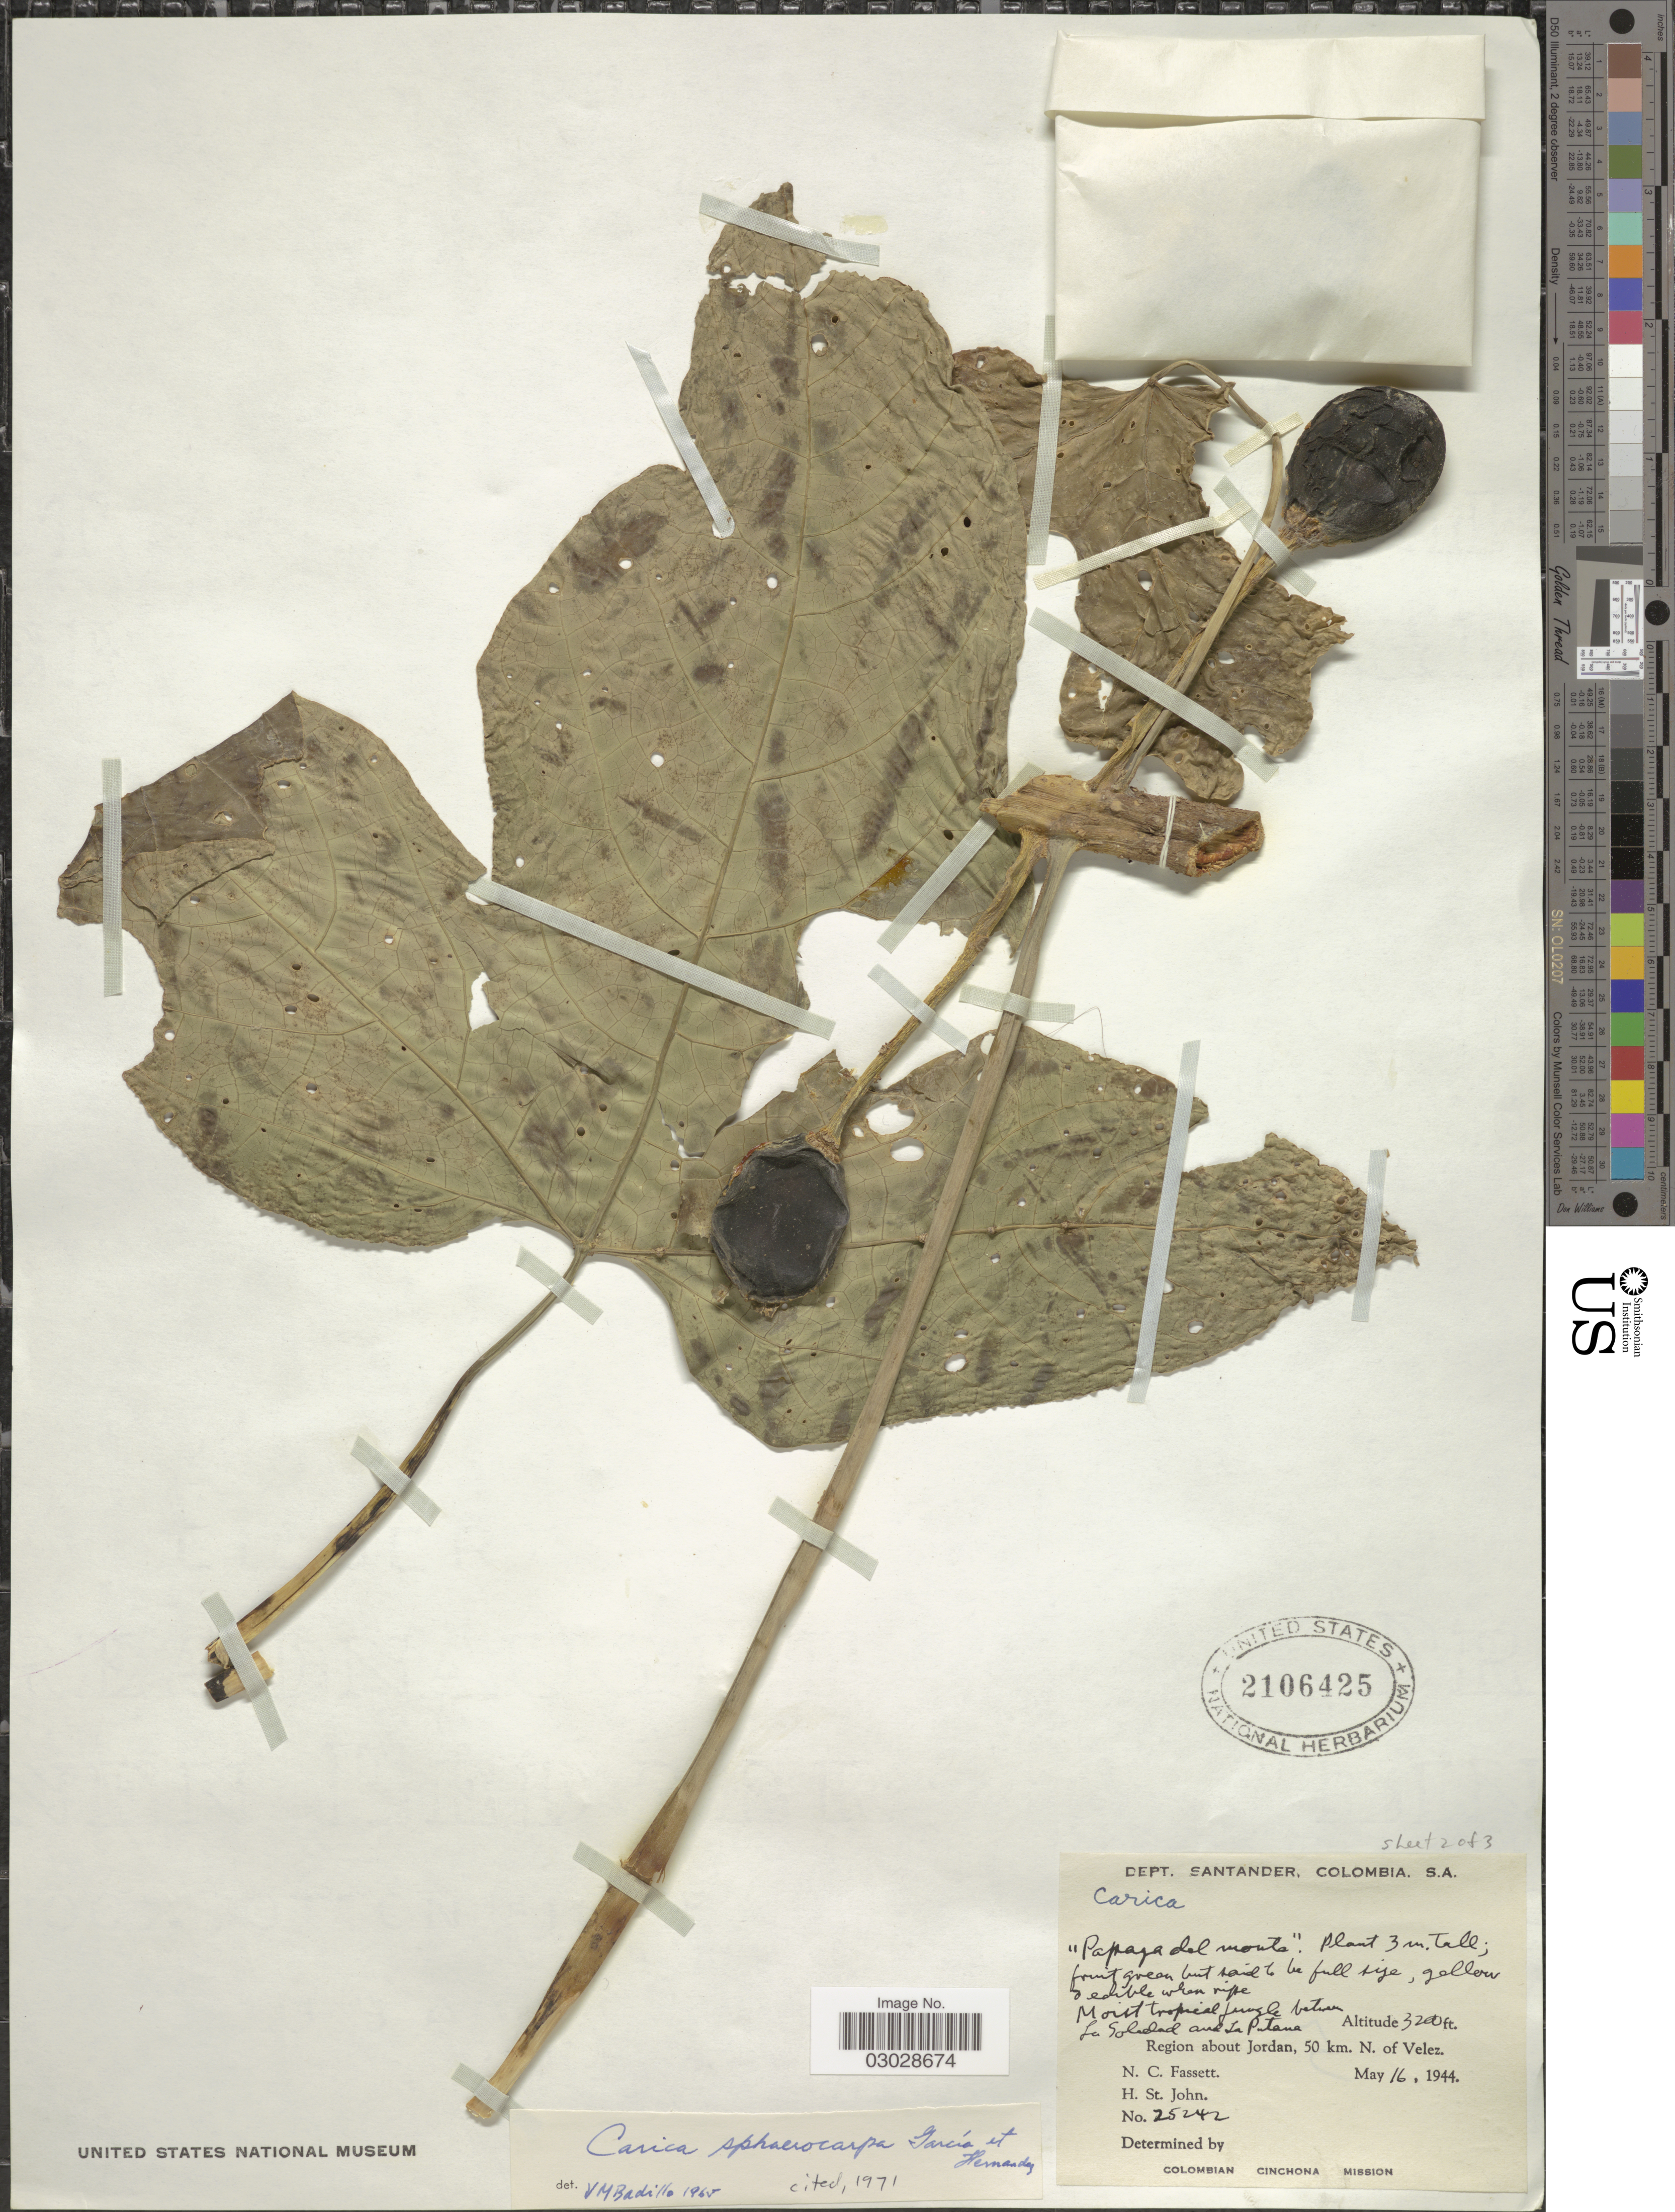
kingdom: Plantae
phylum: Tracheophyta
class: Magnoliopsida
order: Brassicales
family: Caricaceae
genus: Vasconcellea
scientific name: Vasconcellea sphaerocarpa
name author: (García-Barr. & Hern. Cam.) V.M. Badillo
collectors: N. C. Fassett & H. St. John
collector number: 25242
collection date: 1944-05-16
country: Colombia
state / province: Santander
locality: Dept. Santander, Moist tropical jungle between La Soledad and La Putana, Region about Jordan, 50 km. N. of Velez.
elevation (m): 975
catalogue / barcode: US 2106425